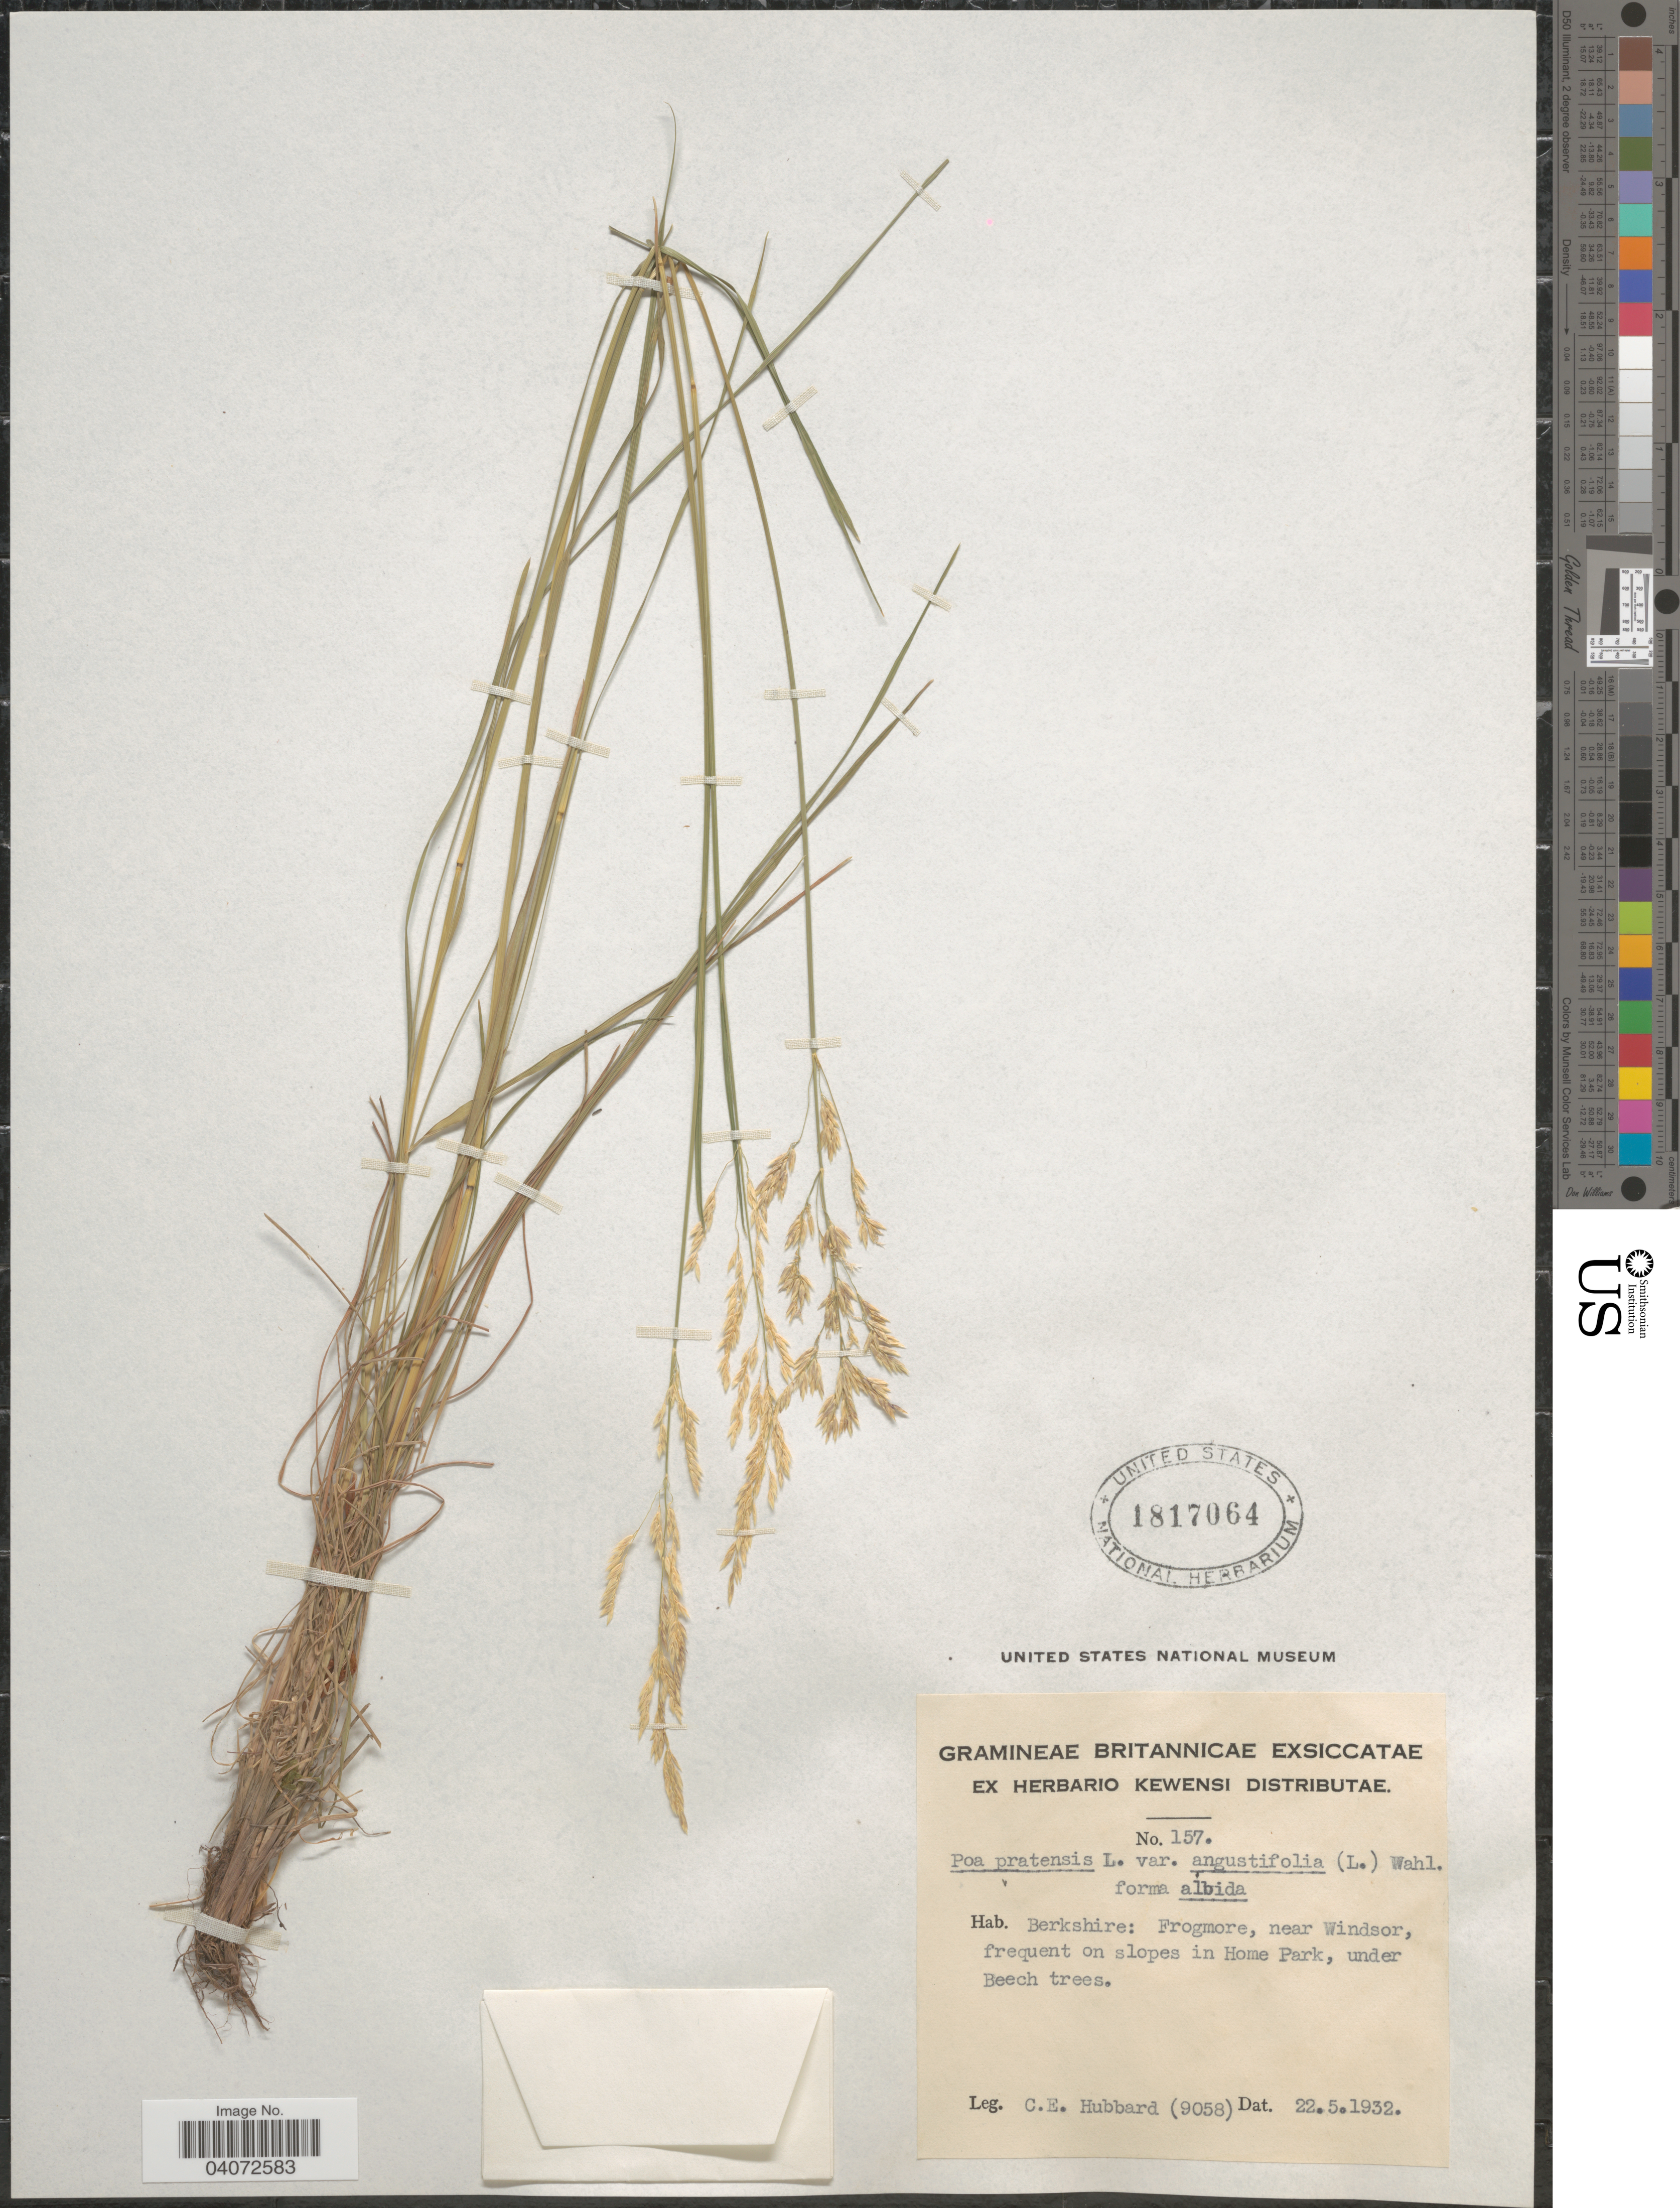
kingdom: Plantae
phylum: Tracheophyta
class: Liliopsida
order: Poales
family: Poaceae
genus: Poa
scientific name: Poa pratensis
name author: L.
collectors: C. E. Hubbard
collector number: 9058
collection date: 1932-05-22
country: United Kingdom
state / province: England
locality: Berkshire: Frogmore, near Windsor, frequent on slopes in Home Park, under Beech trees.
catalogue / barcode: US 1817064